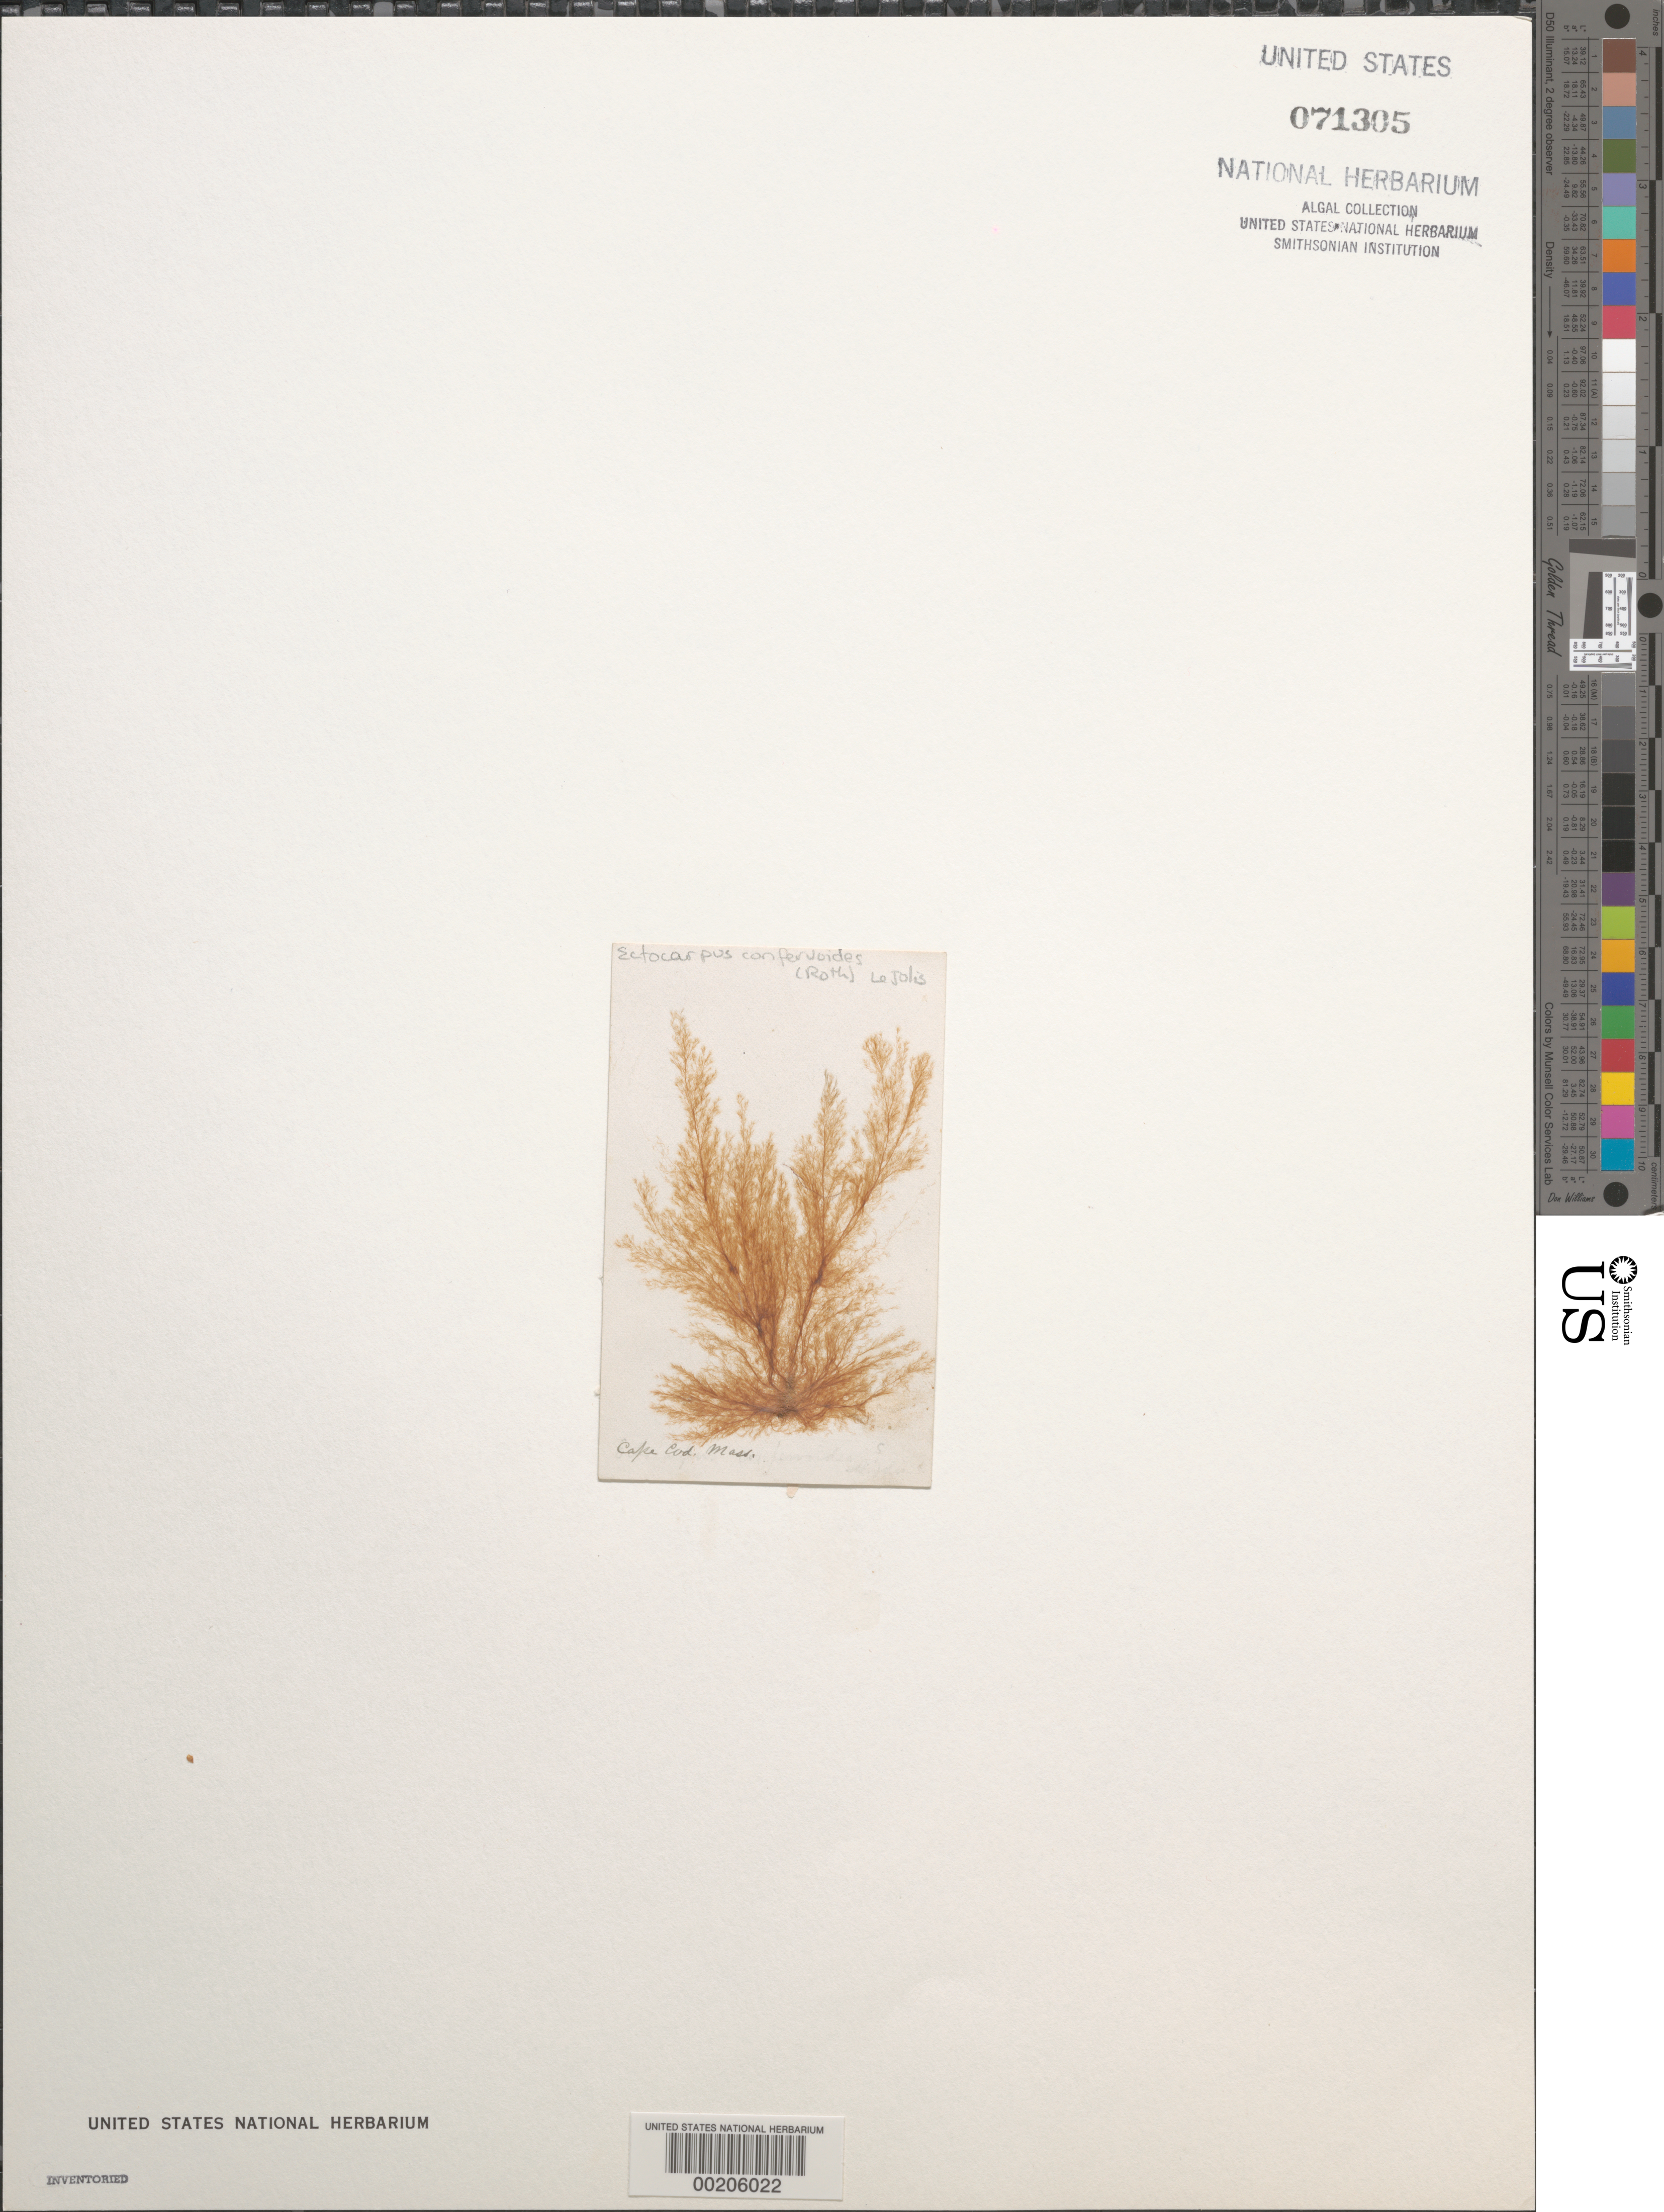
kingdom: Chromista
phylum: Ochrophyta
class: Phaeophyceae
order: Ectocarpales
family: Ectocarpaceae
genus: Ectocarpus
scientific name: Ectocarpus siliculosus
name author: (Dillwyn) Lyngbye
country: United States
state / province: Massachusetts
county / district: Barnstable County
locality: Cape Cod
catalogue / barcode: US 71305